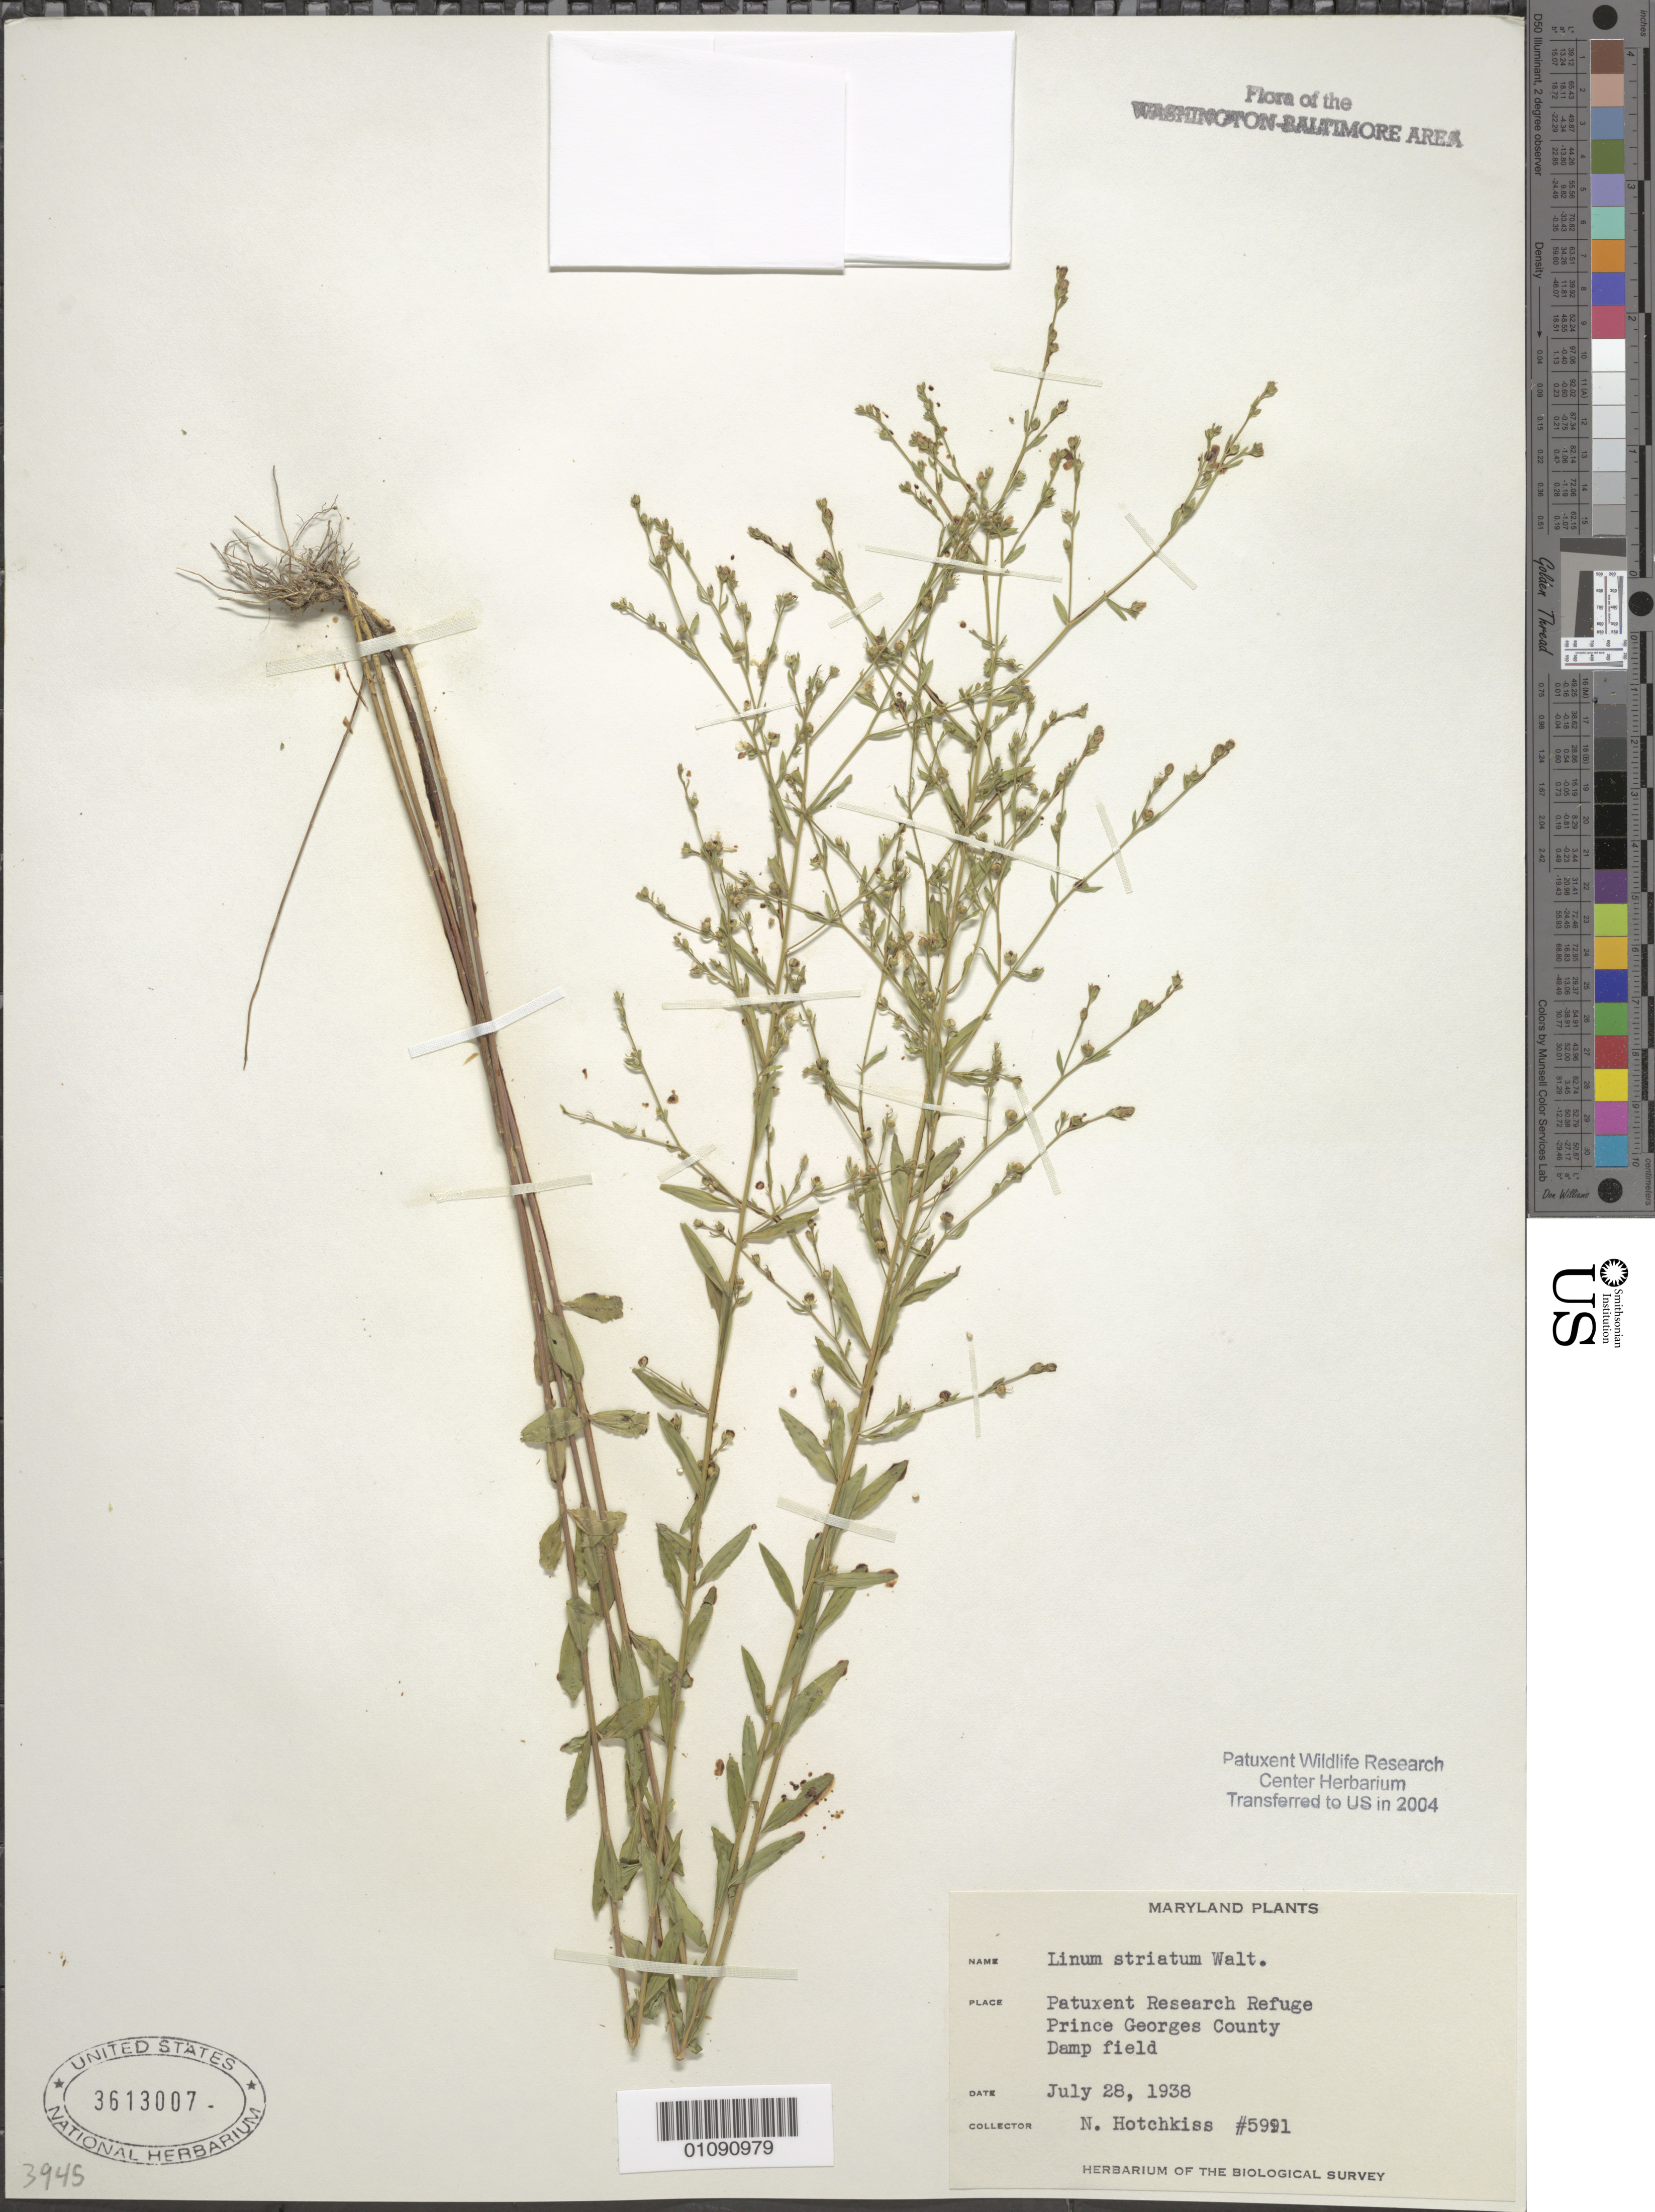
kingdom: Plantae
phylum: Tracheophyta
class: Magnoliopsida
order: Malpighiales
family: Linaceae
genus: Linum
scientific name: Linum striatum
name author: Walter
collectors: N. Hotchkiss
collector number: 5991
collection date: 1938-07-28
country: United States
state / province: Maryland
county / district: Prince George's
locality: Patuxent Wildlife Refuge.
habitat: Damp field.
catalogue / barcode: US 3613007